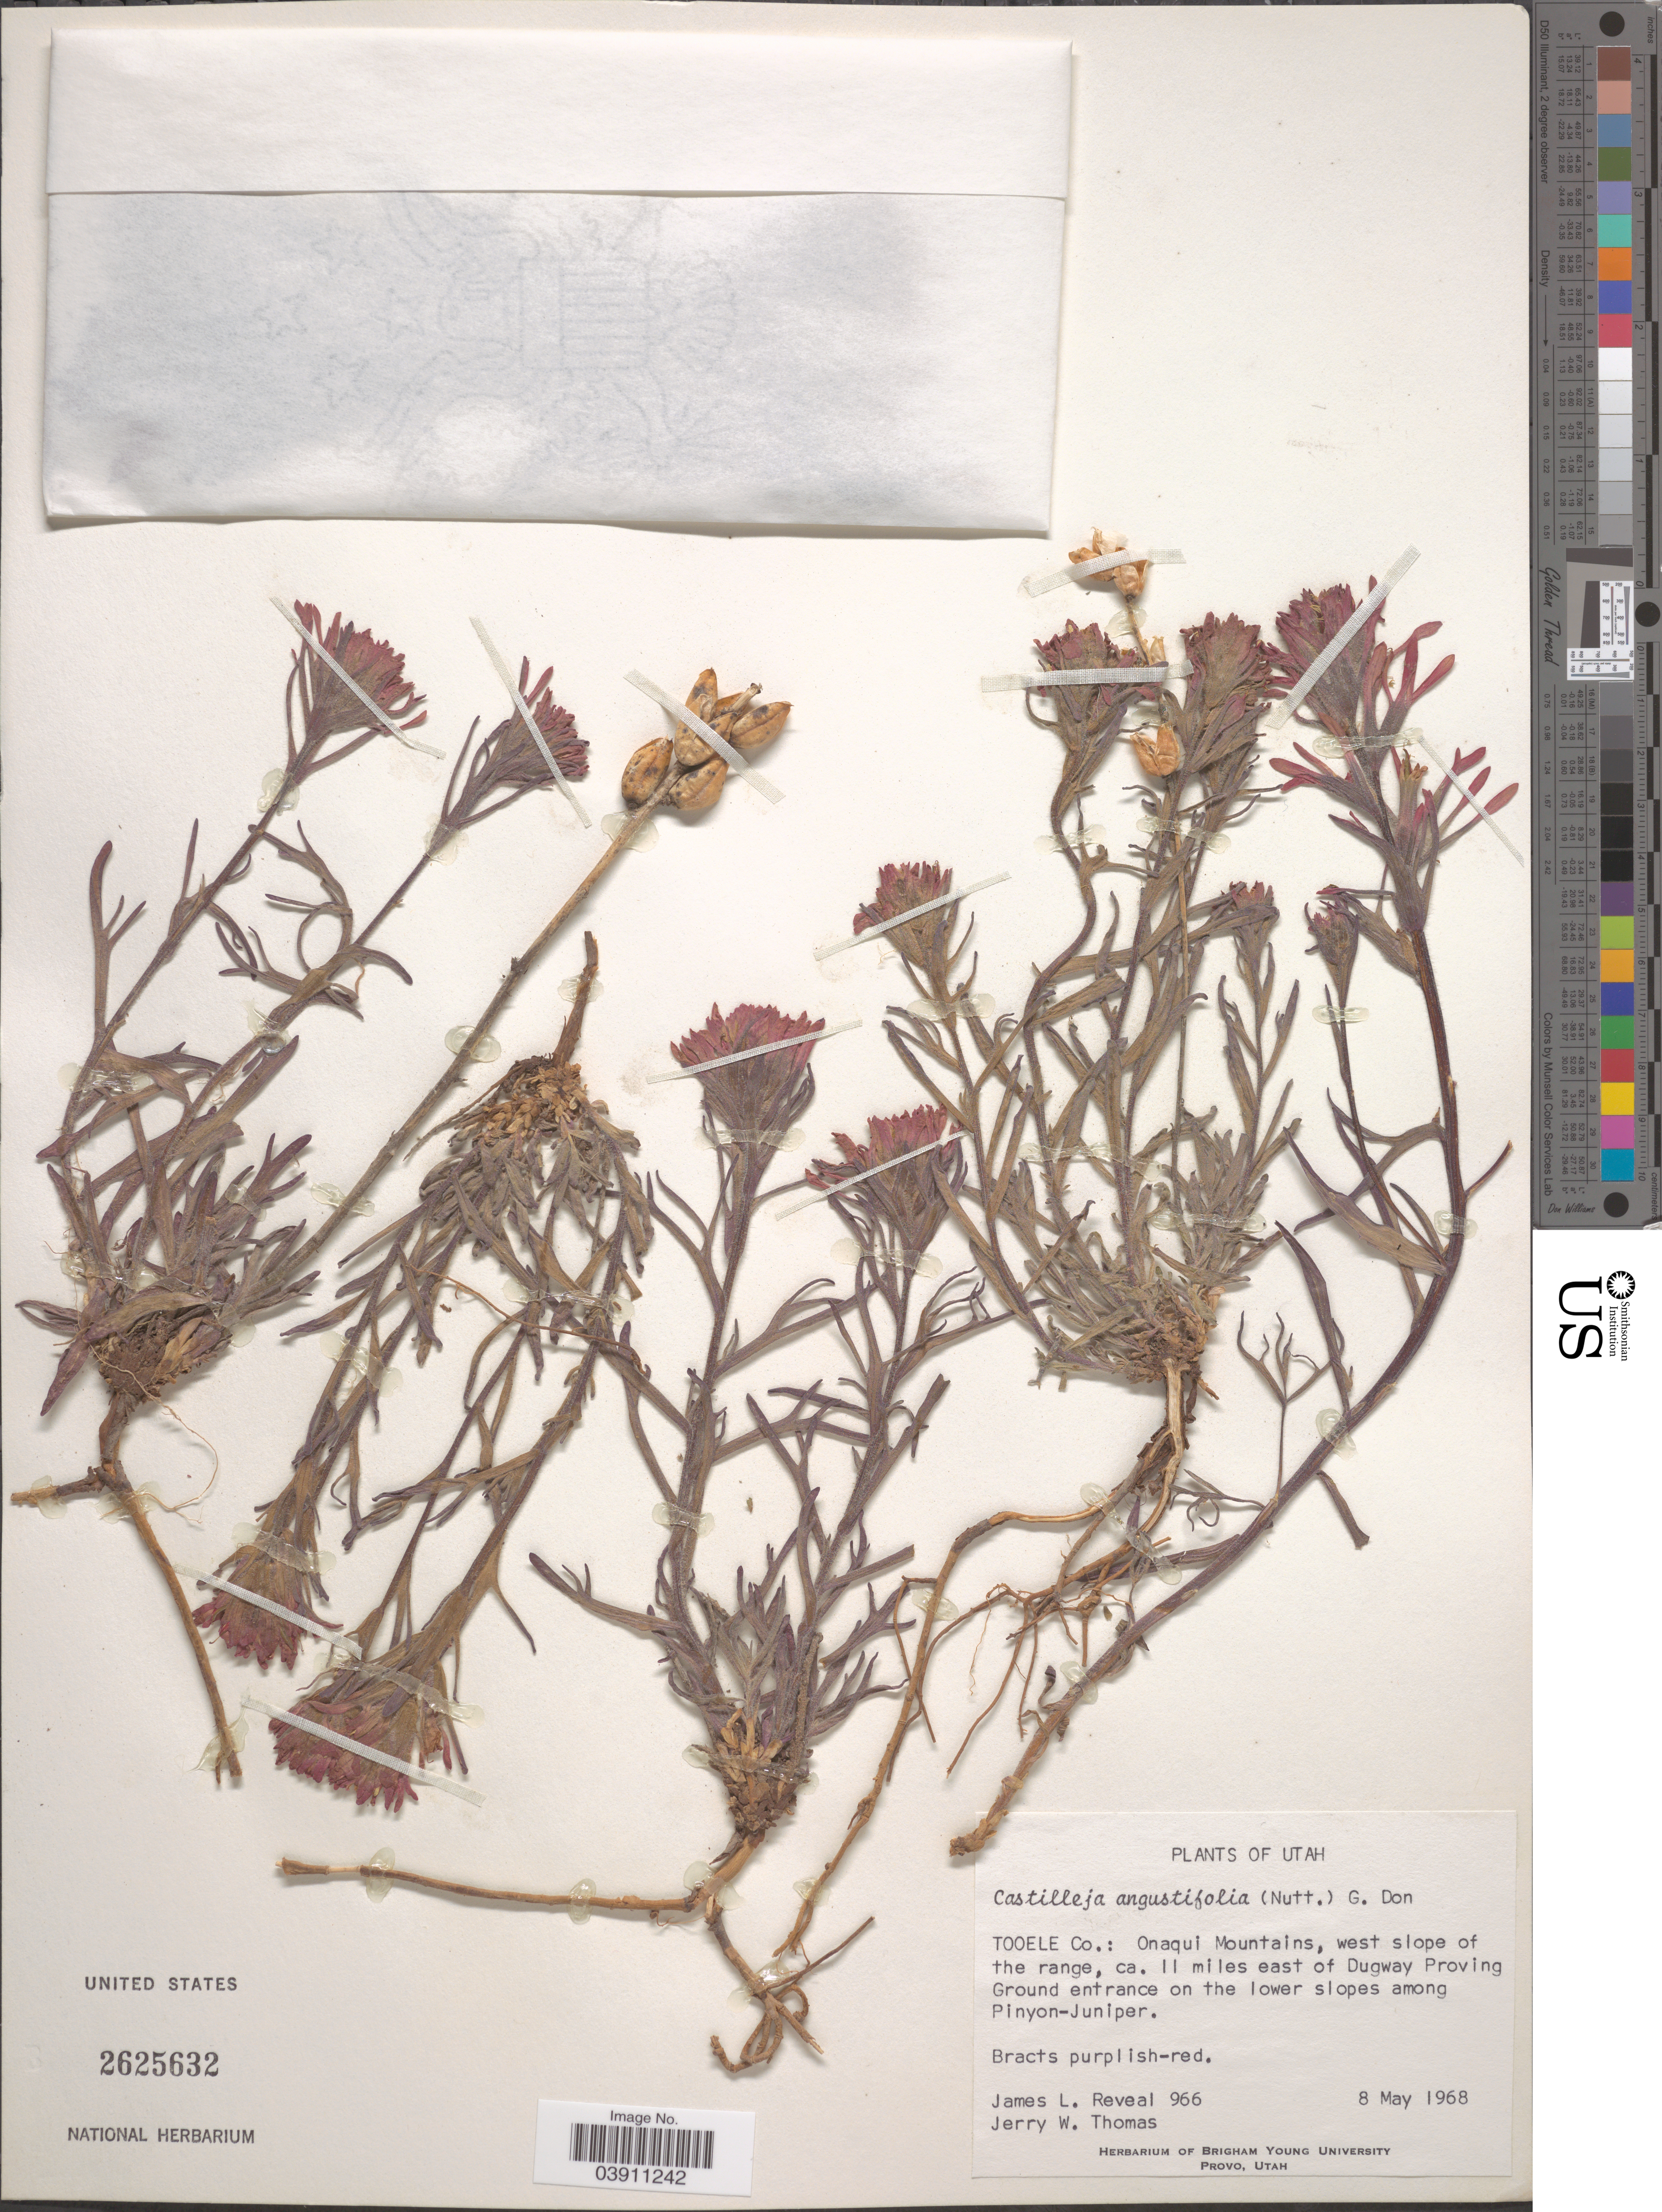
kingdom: Plantae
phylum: Tracheophyta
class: Magnoliopsida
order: Lamiales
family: Orobanchaceae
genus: Castilleja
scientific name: Castilleja angustifolia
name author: (Nutt.) G. Don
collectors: J. L. Reveal & J. W. Thomas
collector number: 966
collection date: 1968-05-08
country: United States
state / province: Utah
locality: Tooele Co.: Onaqui Mountains, west slope of the range, ca. 11 miles east of Dugway Proving Ground entrance on the lower slopes among Pinyon-Juniper.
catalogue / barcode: US 2625632